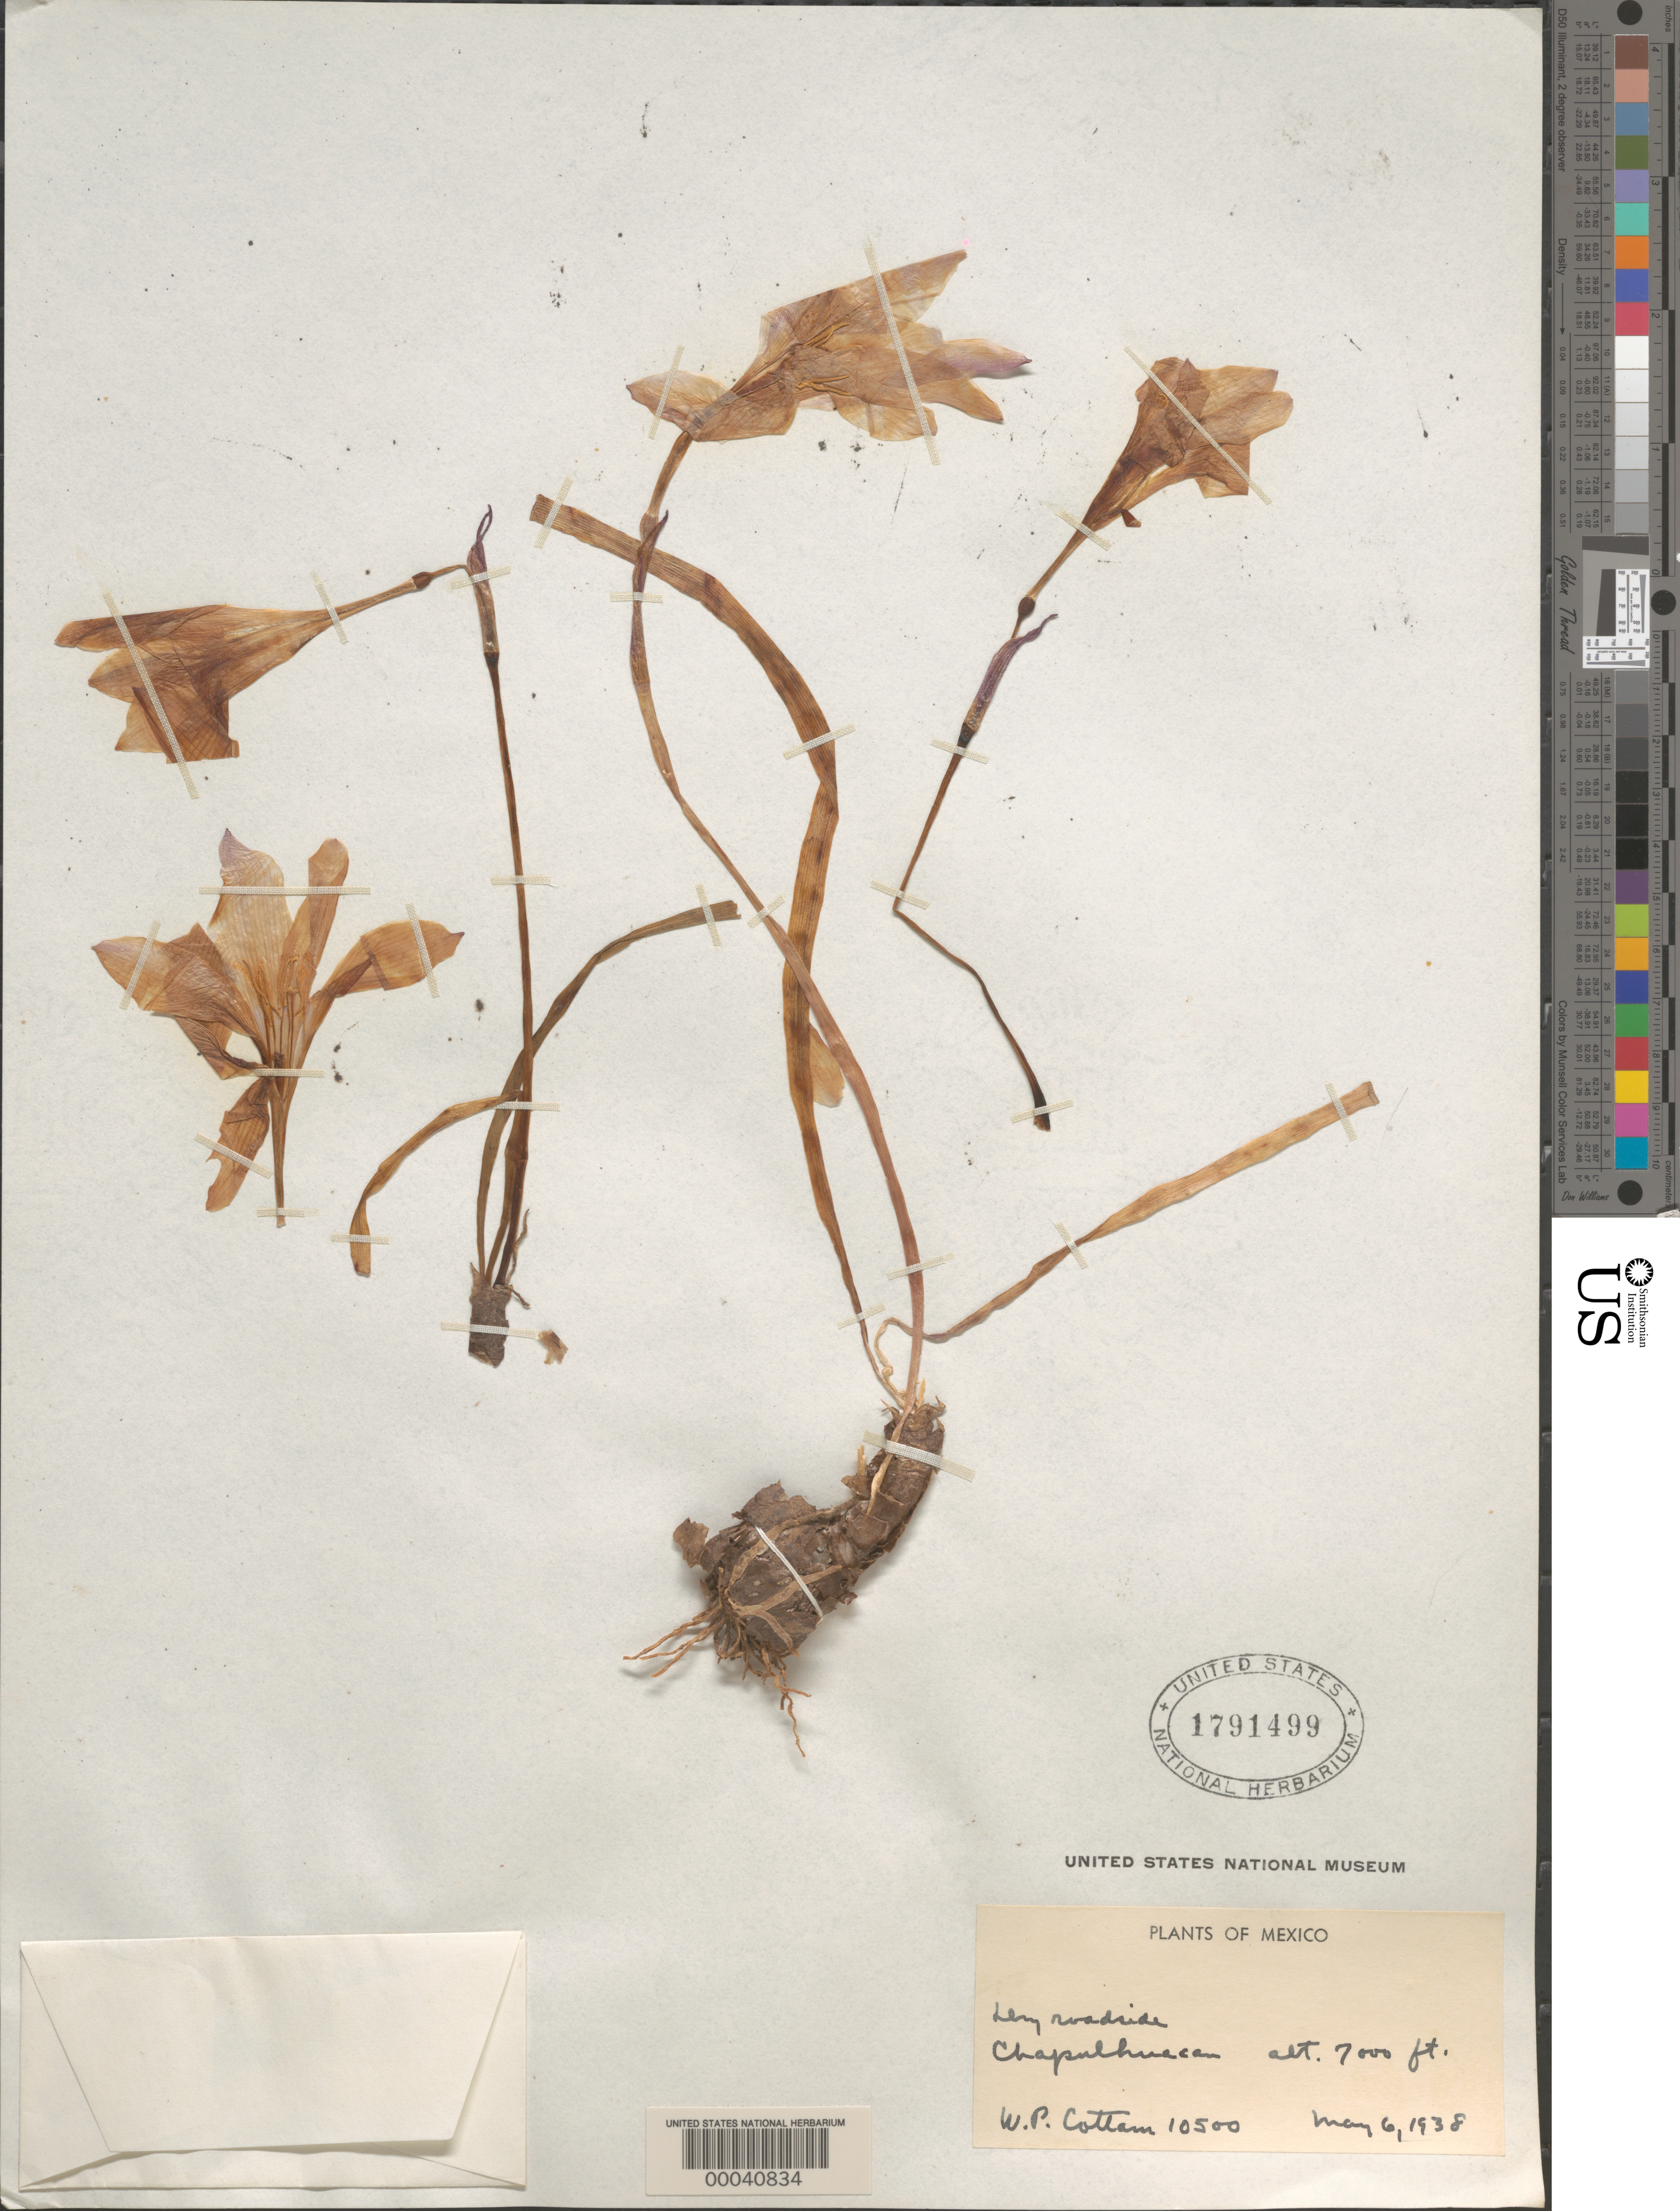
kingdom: Plantae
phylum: Tracheophyta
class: Liliopsida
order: Asparagales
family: Amaryllidaceae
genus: Zephyranthes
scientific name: Zephyranthes sp.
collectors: W. Cottam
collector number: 10500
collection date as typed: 06 May 1938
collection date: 1938-05-06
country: Mexico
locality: Chapulhuacan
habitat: Dry roadside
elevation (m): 2134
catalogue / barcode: US 1791499